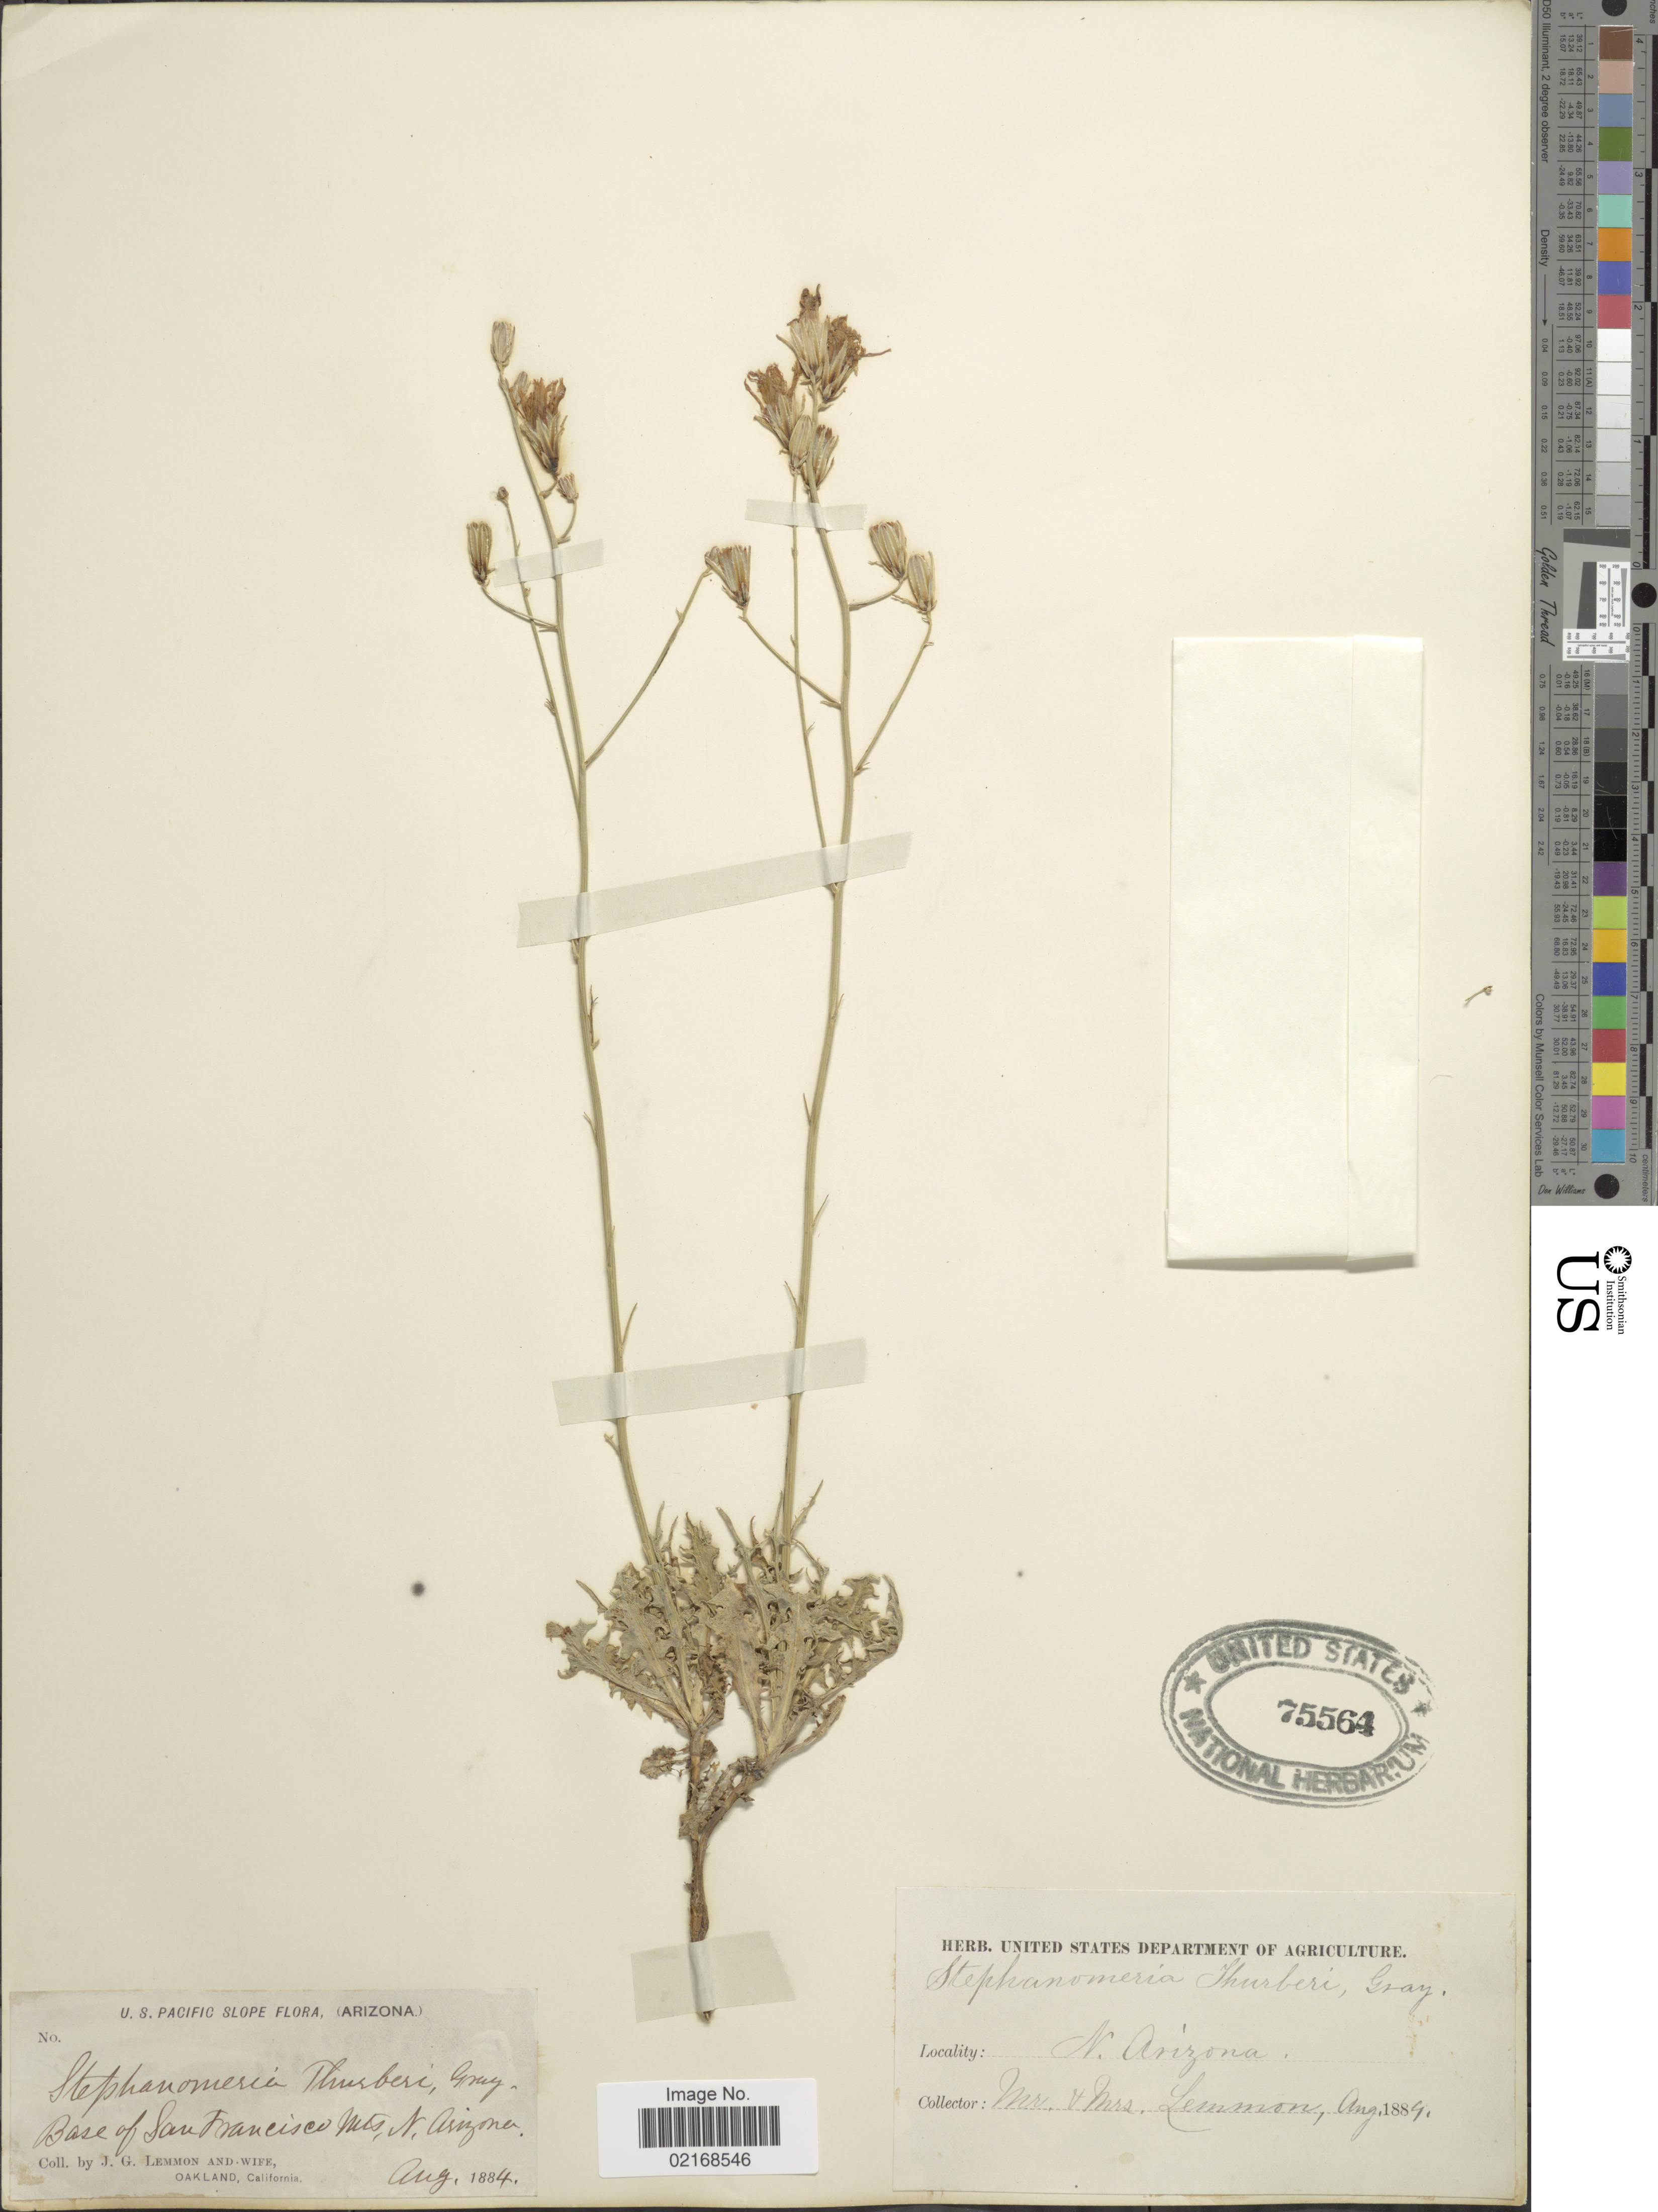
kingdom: Plantae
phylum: Tracheophyta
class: Magnoliopsida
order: Asterales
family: Asteraceae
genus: Stephanomeria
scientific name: Stephanomeria thurberi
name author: A. Gray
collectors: J. Lemmon & Mrs. J. G. Lemmon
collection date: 1884-08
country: United States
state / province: Arizona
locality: Base of San Francisco Mts., N. Arizona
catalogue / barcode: US 75564